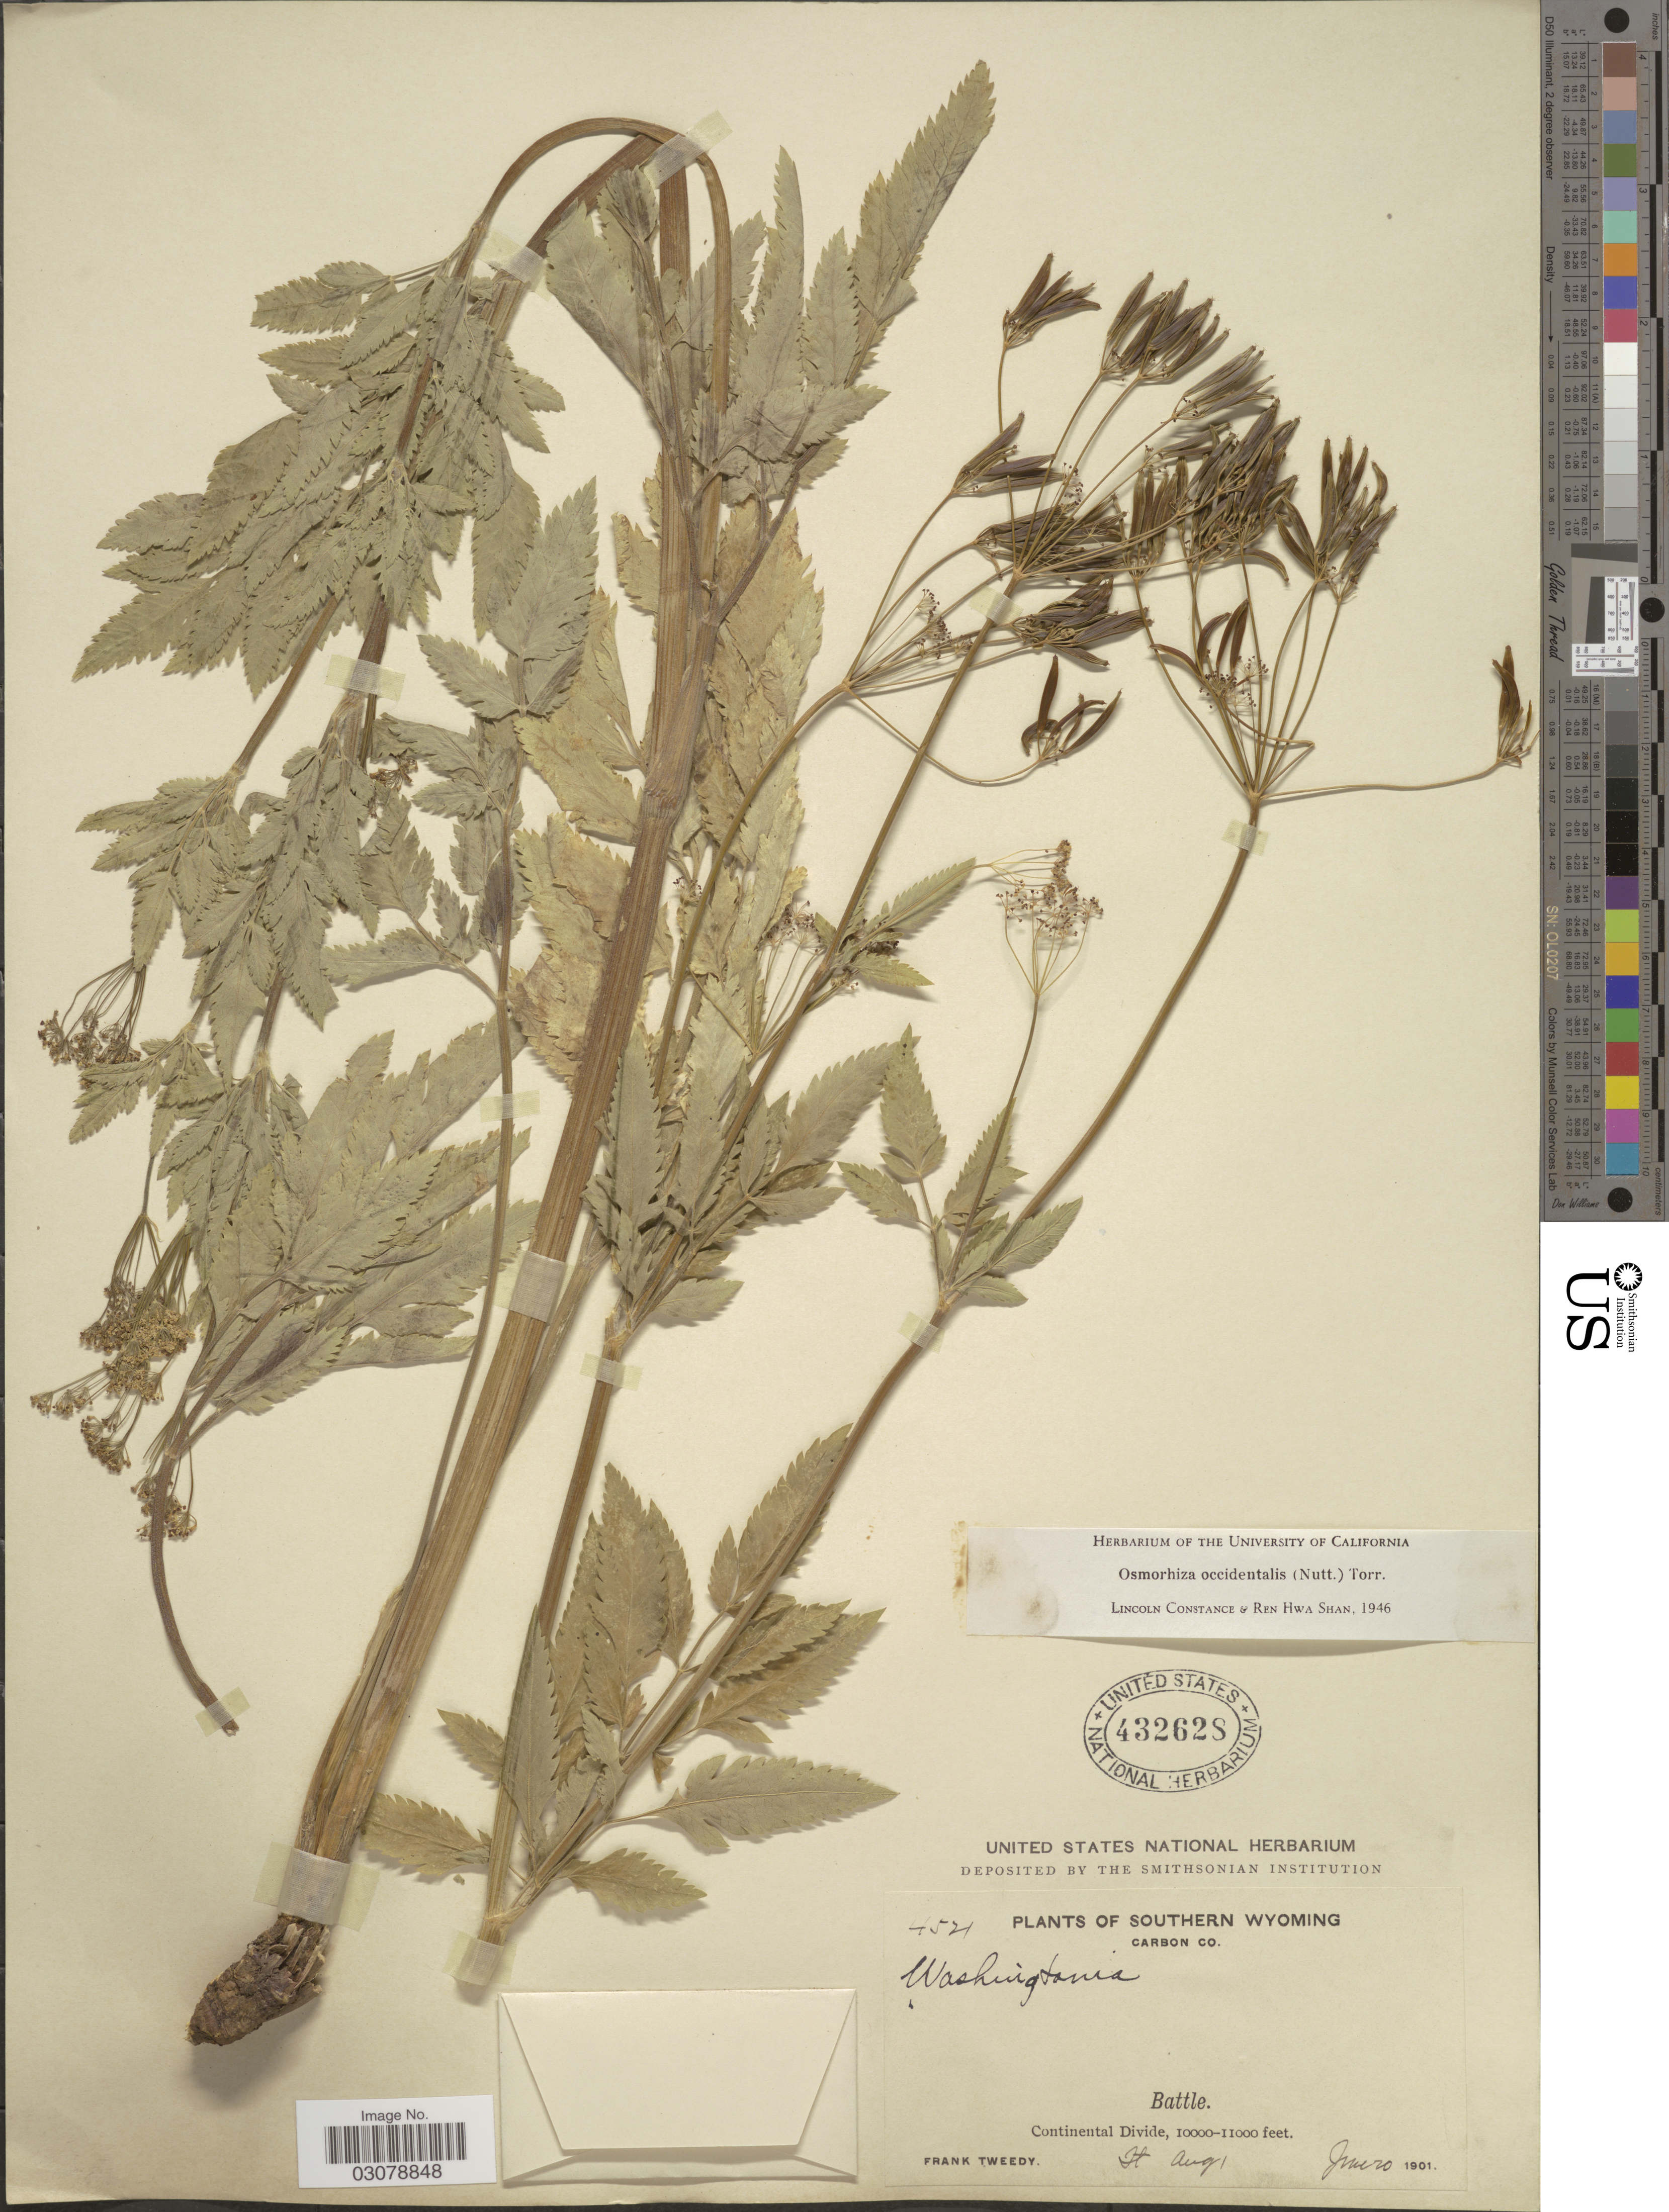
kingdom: Plantae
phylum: Tracheophyta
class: Magnoliopsida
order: Apiales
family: Apiaceae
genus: Osmorhiza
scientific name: Osmorhiza occidentalis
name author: (Nutt.) Torr.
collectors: F. Tweedy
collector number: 4521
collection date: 1901-06-20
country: United States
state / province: Wyoming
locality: Southern Wyoming, Carbon Co., Battle, Continental Divide.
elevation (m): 3048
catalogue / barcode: US 432628